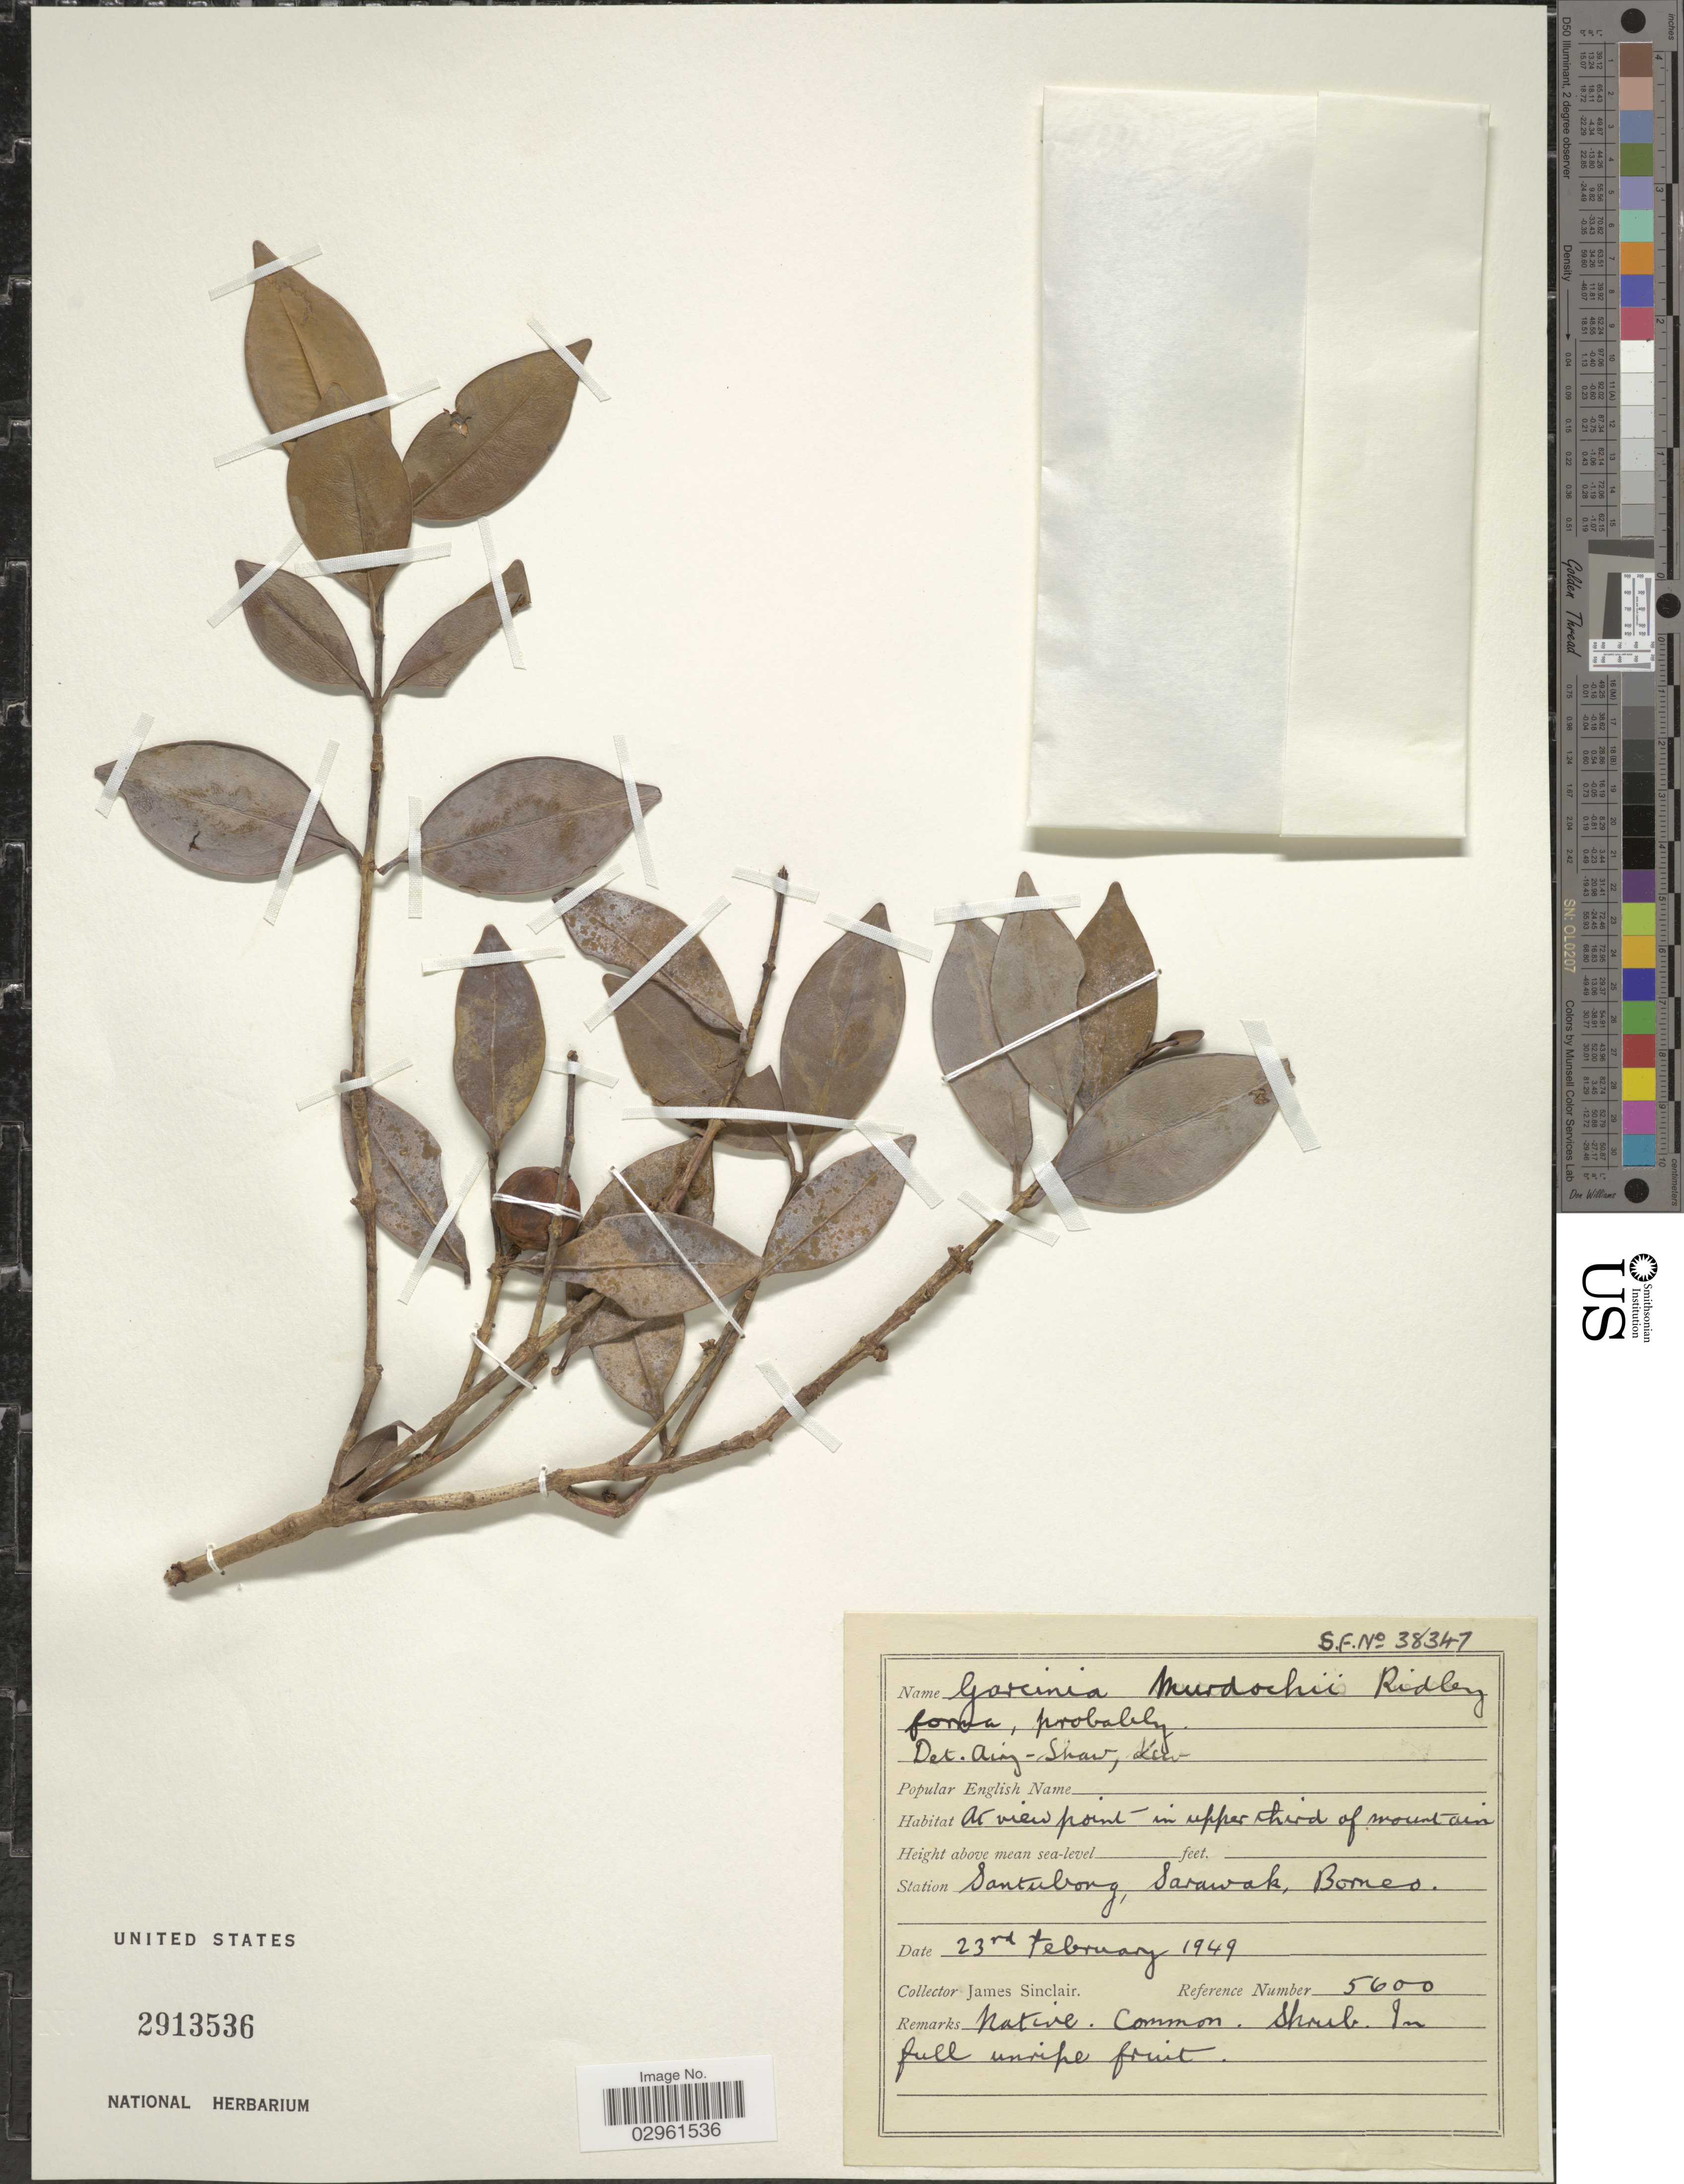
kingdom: Plantae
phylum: Tracheophyta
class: Magnoliopsida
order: Malpighiales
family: Clusiaceae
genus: Garcinia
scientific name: Garcinia murdochii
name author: Ridl.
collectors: J. Sinclair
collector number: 5600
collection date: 1949-02-23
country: Malaysia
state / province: Sarawak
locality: Station Santubong, Borneo.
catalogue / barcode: US 2913536